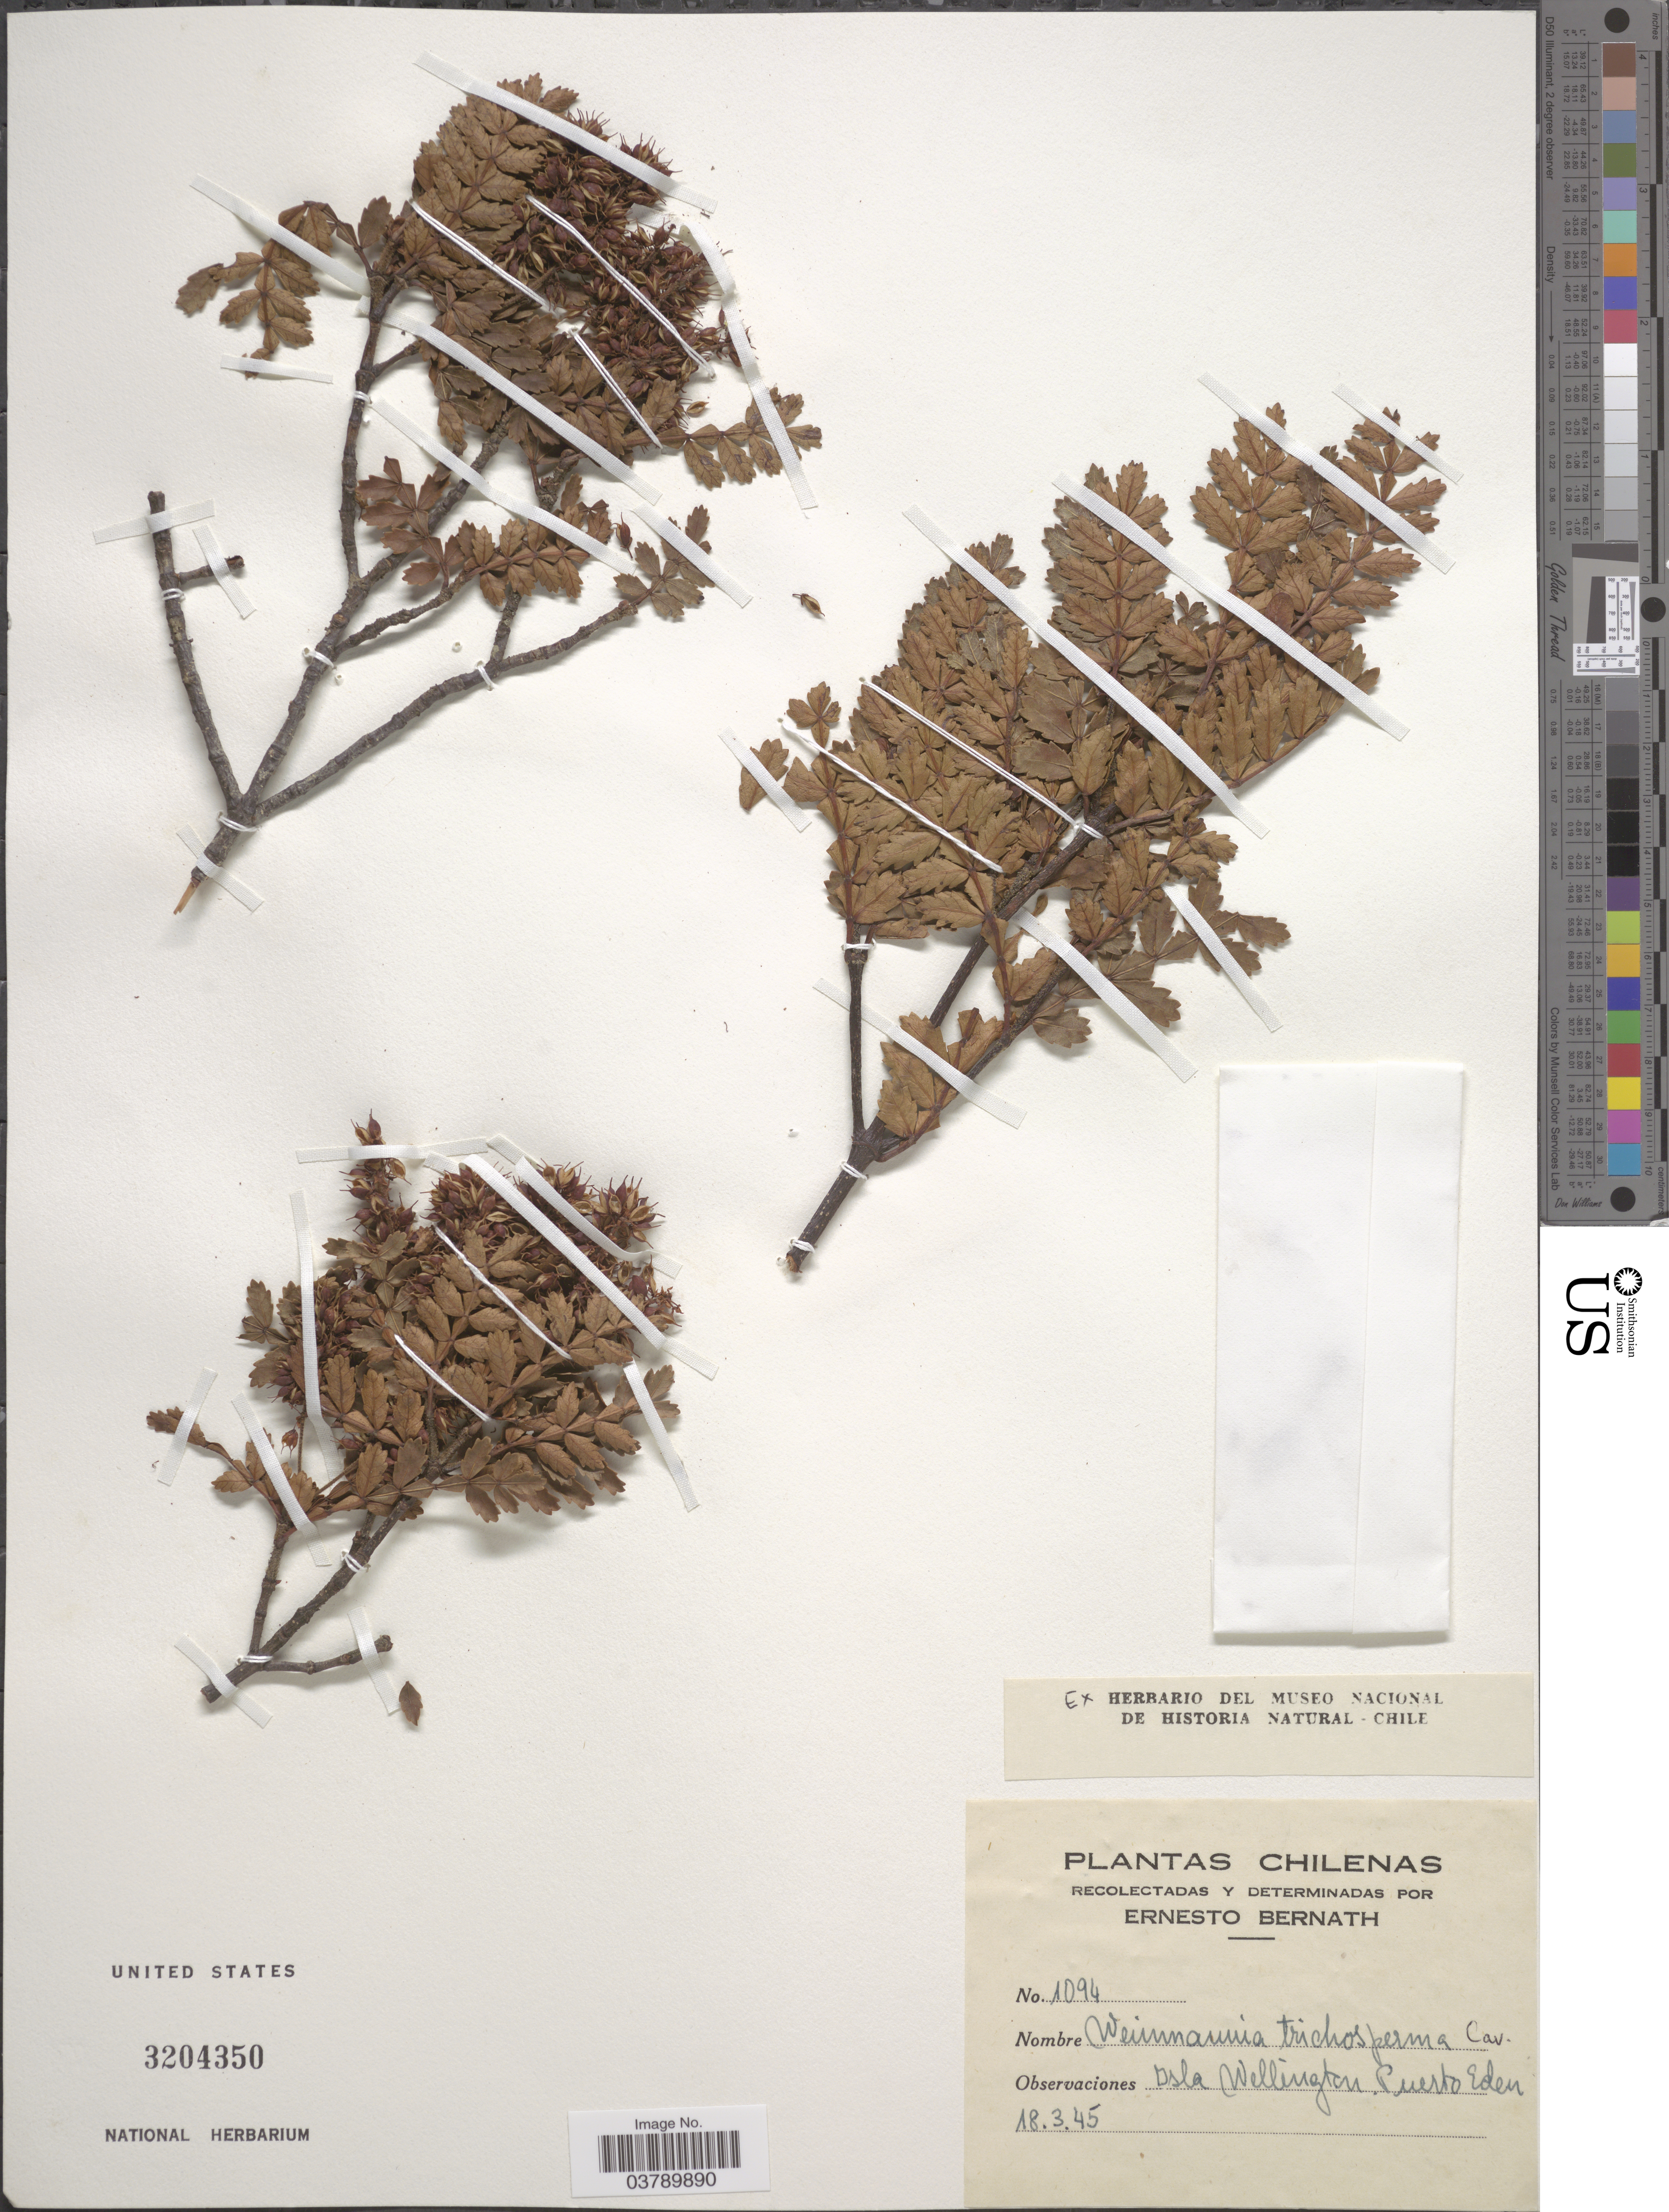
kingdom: Plantae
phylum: Tracheophyta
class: Magnoliopsida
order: Oxalidales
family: Cunoniaceae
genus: Weinmannia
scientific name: Weinmannia trichosperma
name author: Cav.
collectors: E. Bernath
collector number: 1094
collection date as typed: Transcribed d/m/y: 18/3/45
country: Chile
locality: Isla Wellington. Puerto Eden.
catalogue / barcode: US 3204350